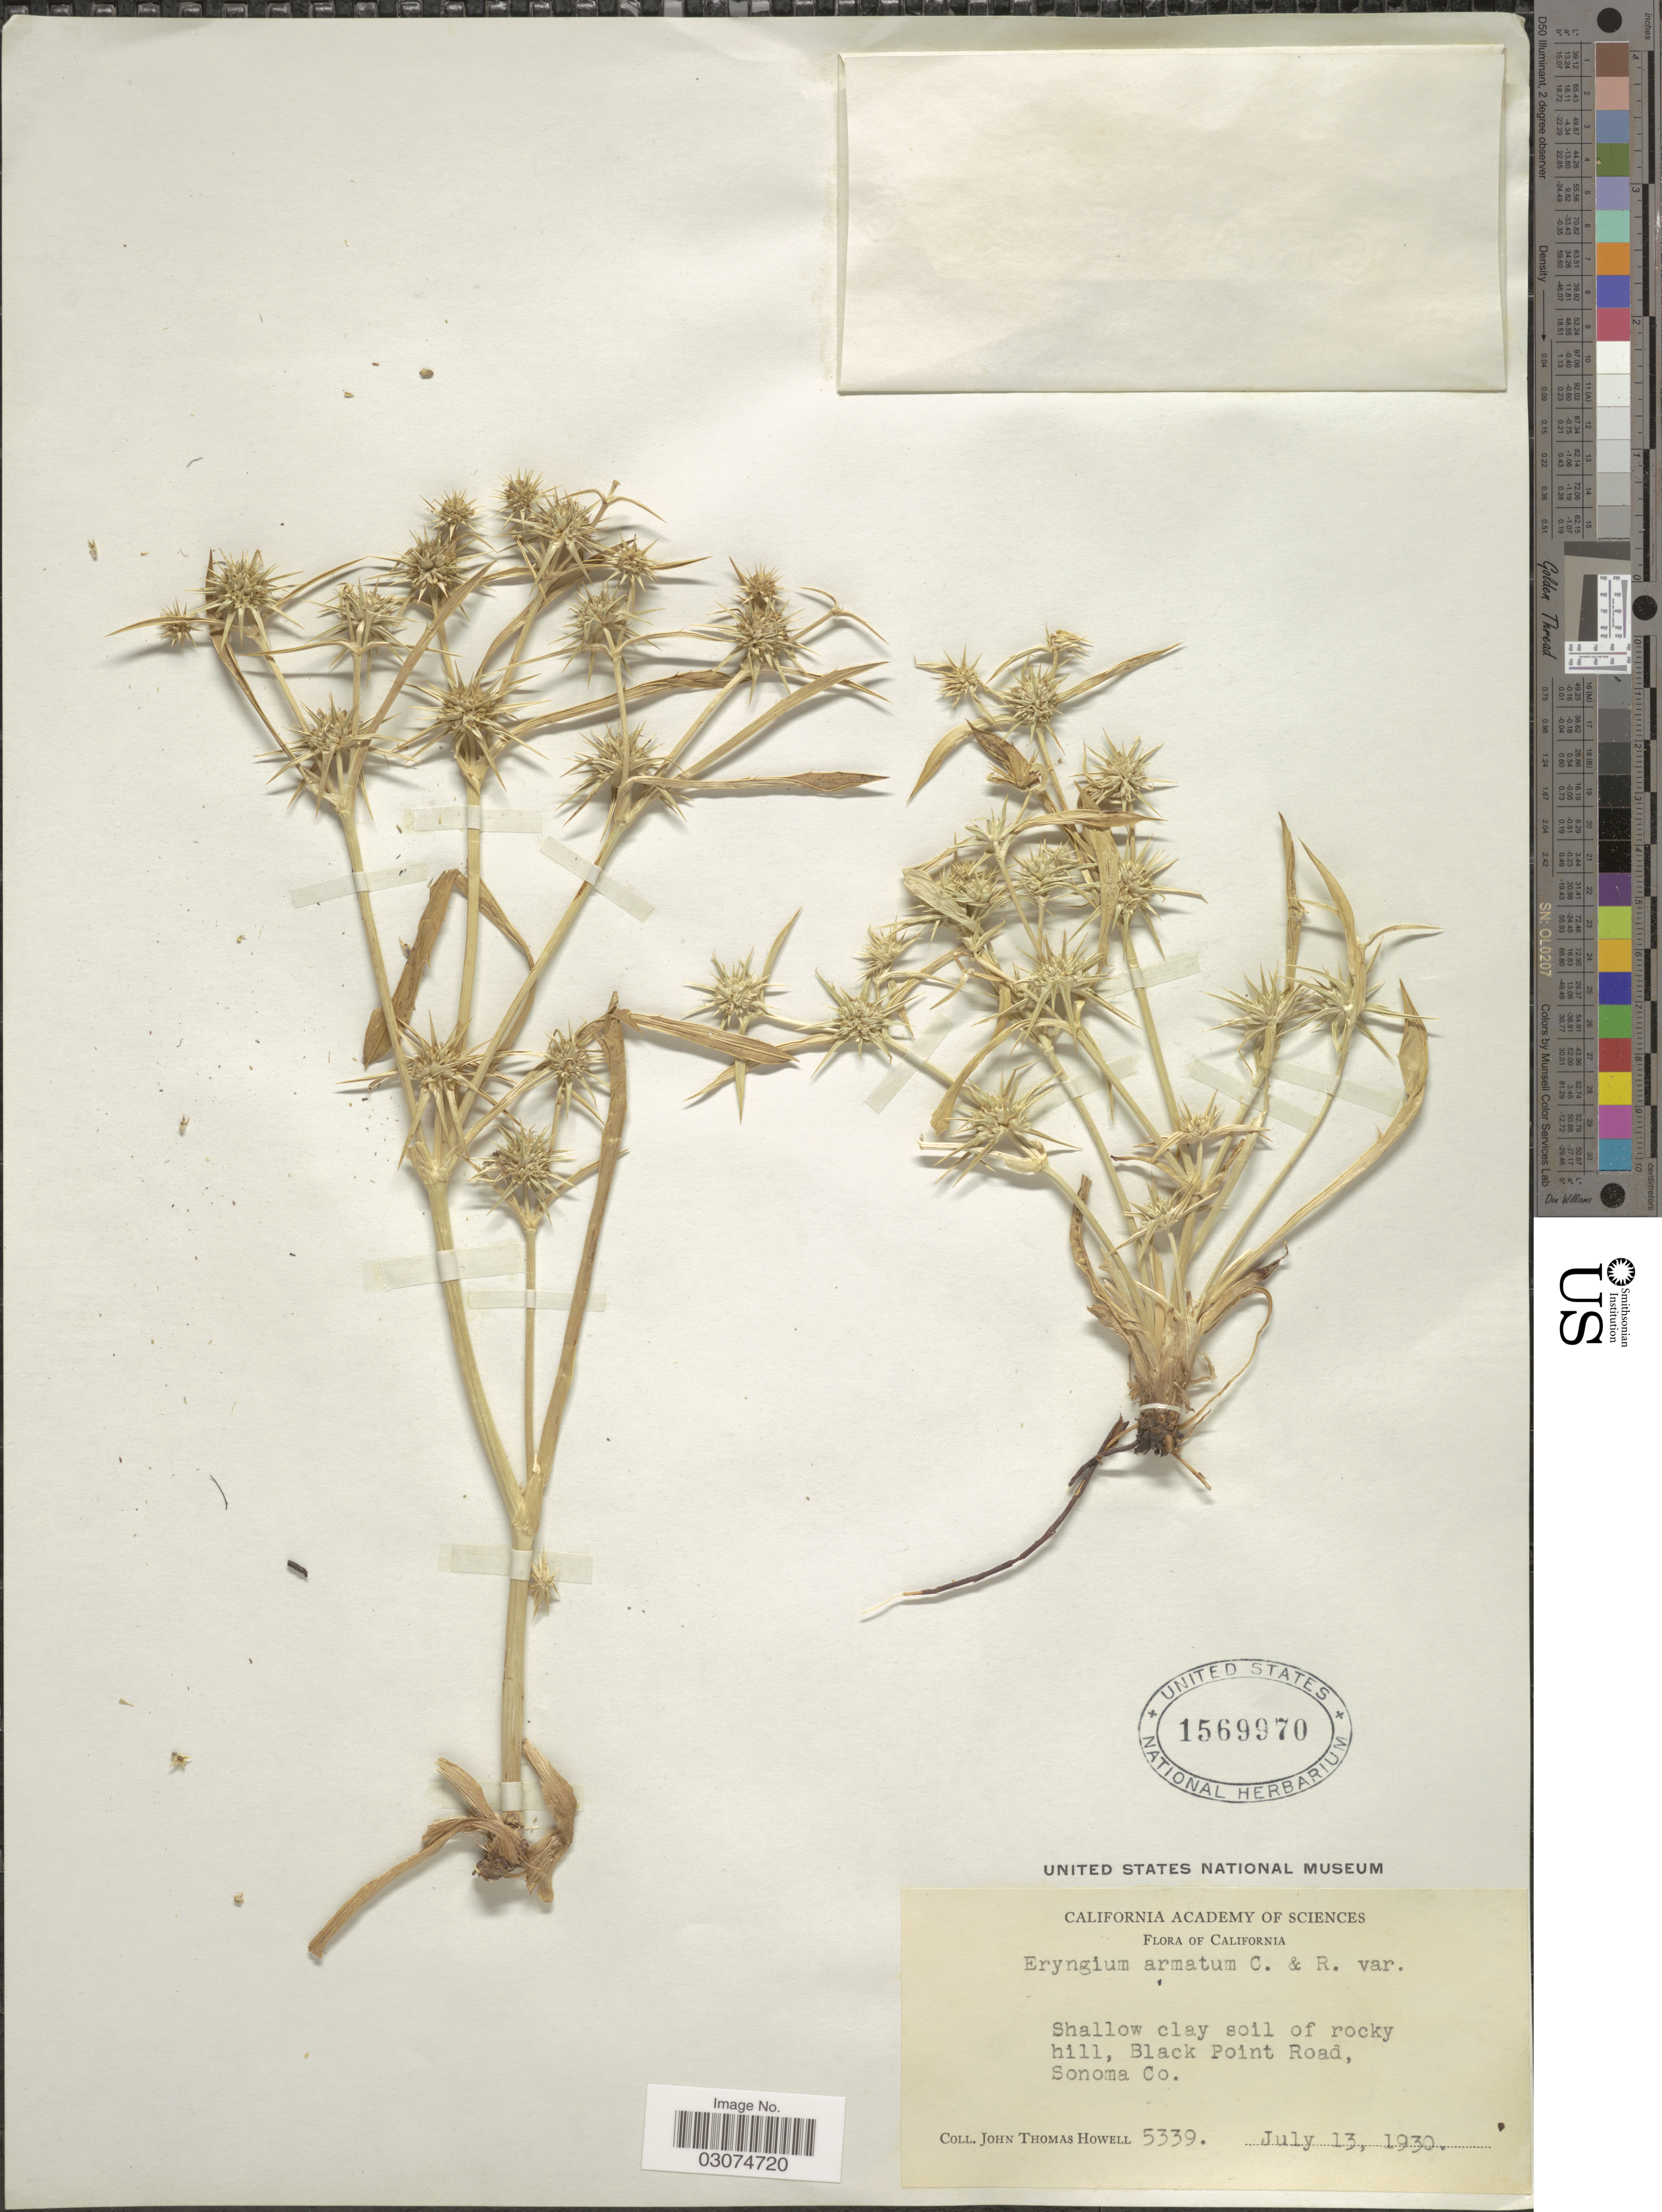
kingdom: Plantae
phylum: Tracheophyta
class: Magnoliopsida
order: Apiales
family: Apiaceae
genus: Eryngium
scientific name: Eryngium armatum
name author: (S. Watson) J.M. Coult. & Rose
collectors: J. T. Howell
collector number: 5339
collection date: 1930-07-13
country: United States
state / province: California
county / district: Sonoma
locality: Shallow clay soil of rocky hill, Black Point Road, Sonoma Co.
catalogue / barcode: US 1569970